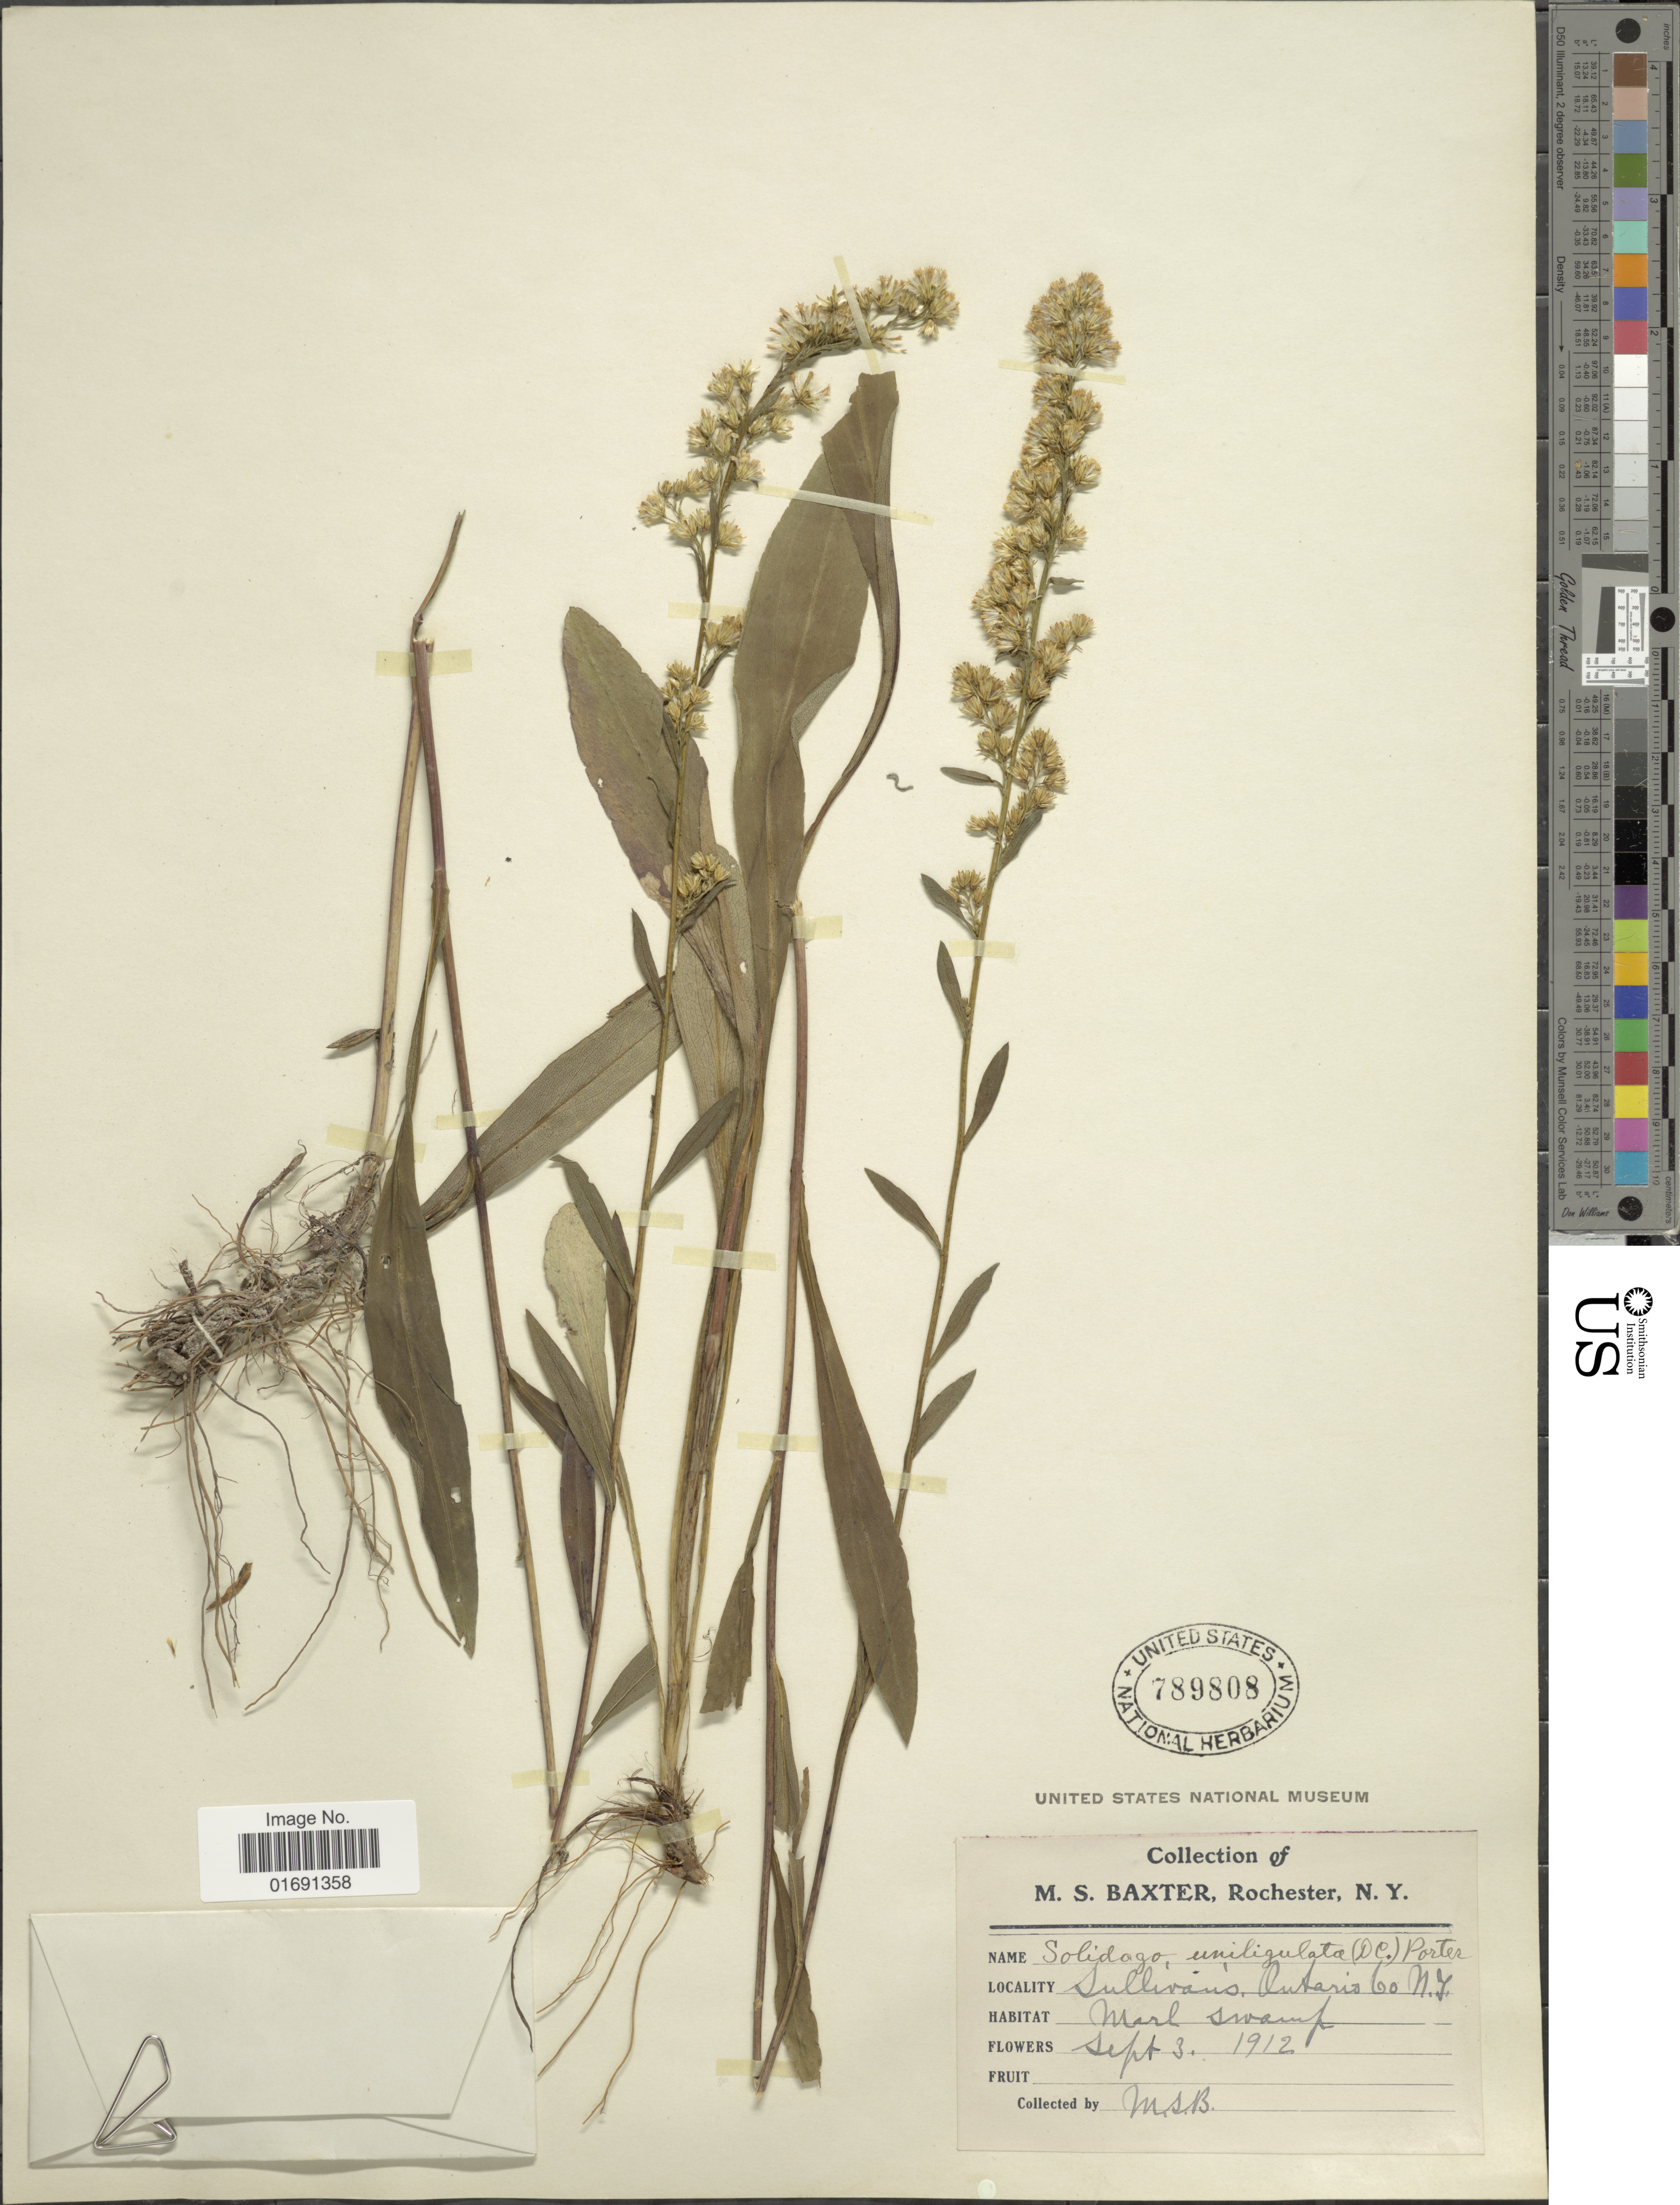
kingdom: Plantae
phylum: Tracheophyta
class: Magnoliopsida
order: Asterales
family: Asteraceae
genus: Solidago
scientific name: Solidago uniligulata var. levipes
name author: Fernald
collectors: M. Baxter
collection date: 1912-09-03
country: United States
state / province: New York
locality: Sullivans, Ontario Co., N. Y.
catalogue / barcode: US 789808